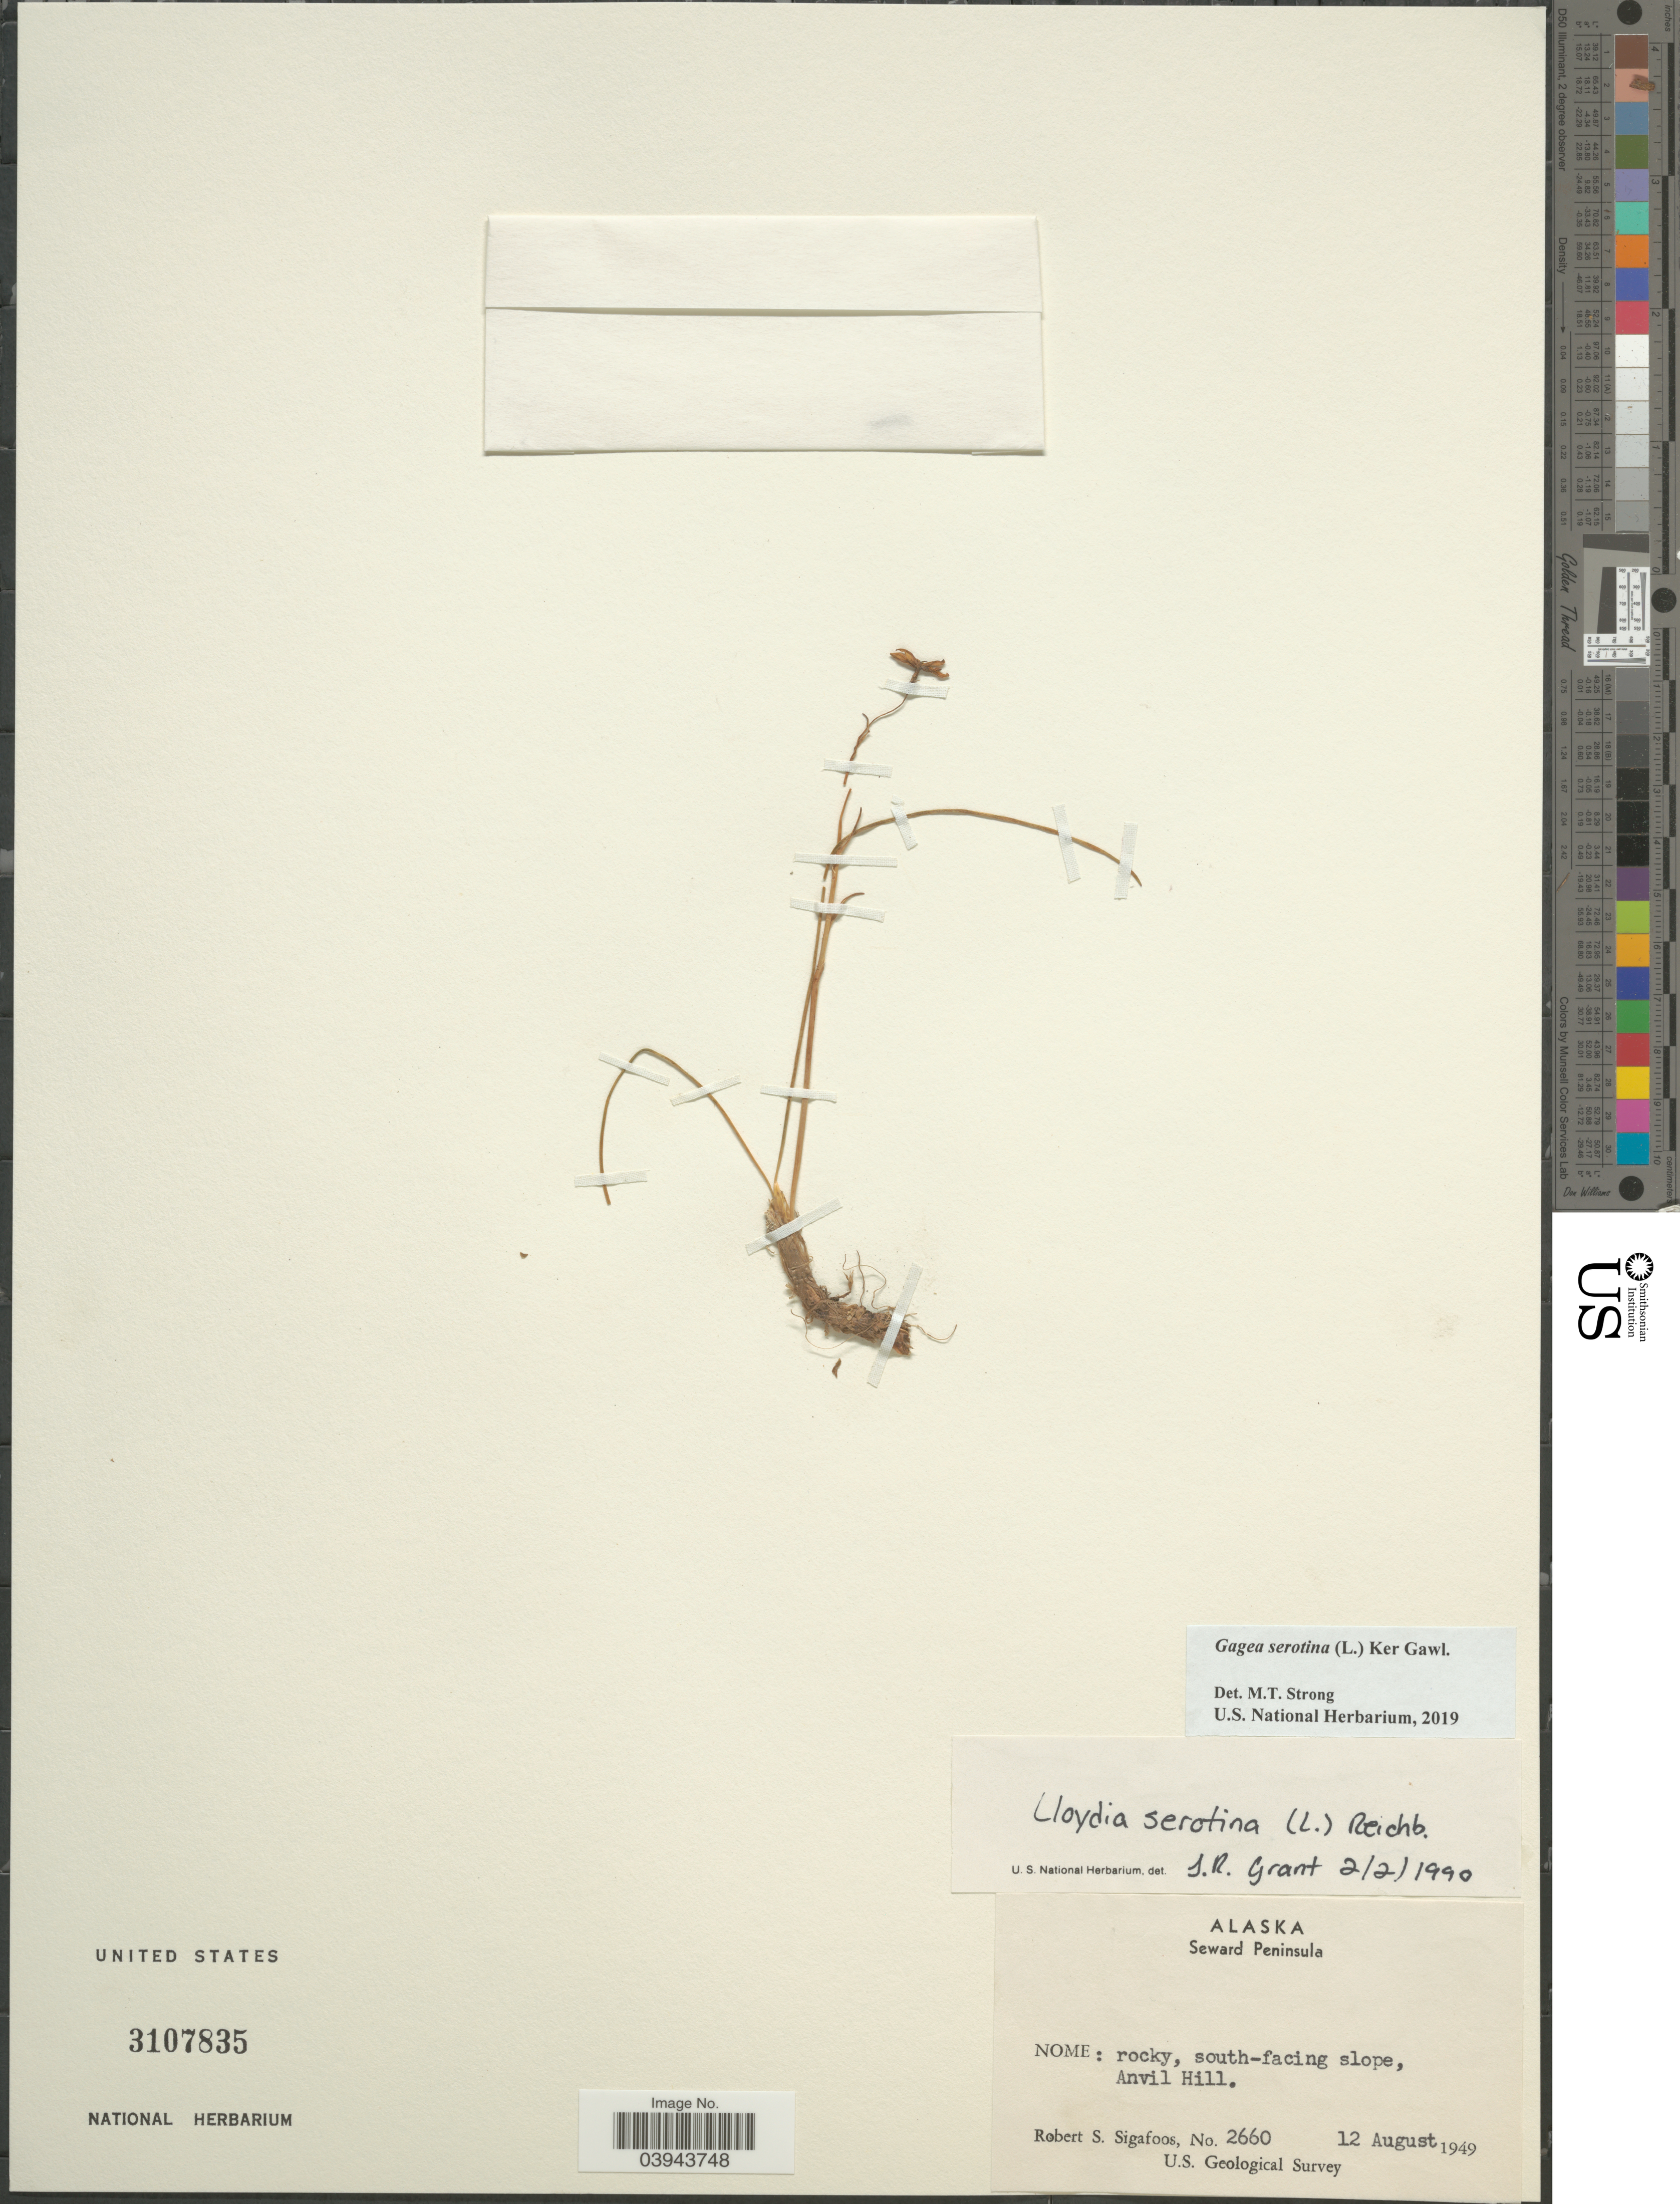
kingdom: Plantae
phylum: Tracheophyta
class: Liliopsida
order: Liliales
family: Liliaceae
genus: Lloydia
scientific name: Lloydia serotina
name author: (L.) Salisb. ex Rchb.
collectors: R. Sigafoos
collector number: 2660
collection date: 1949-08-12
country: United States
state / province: Alaska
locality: Seward Peninsula. Nome: south-facing slope, Anvil Hill.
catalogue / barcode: US 3107835